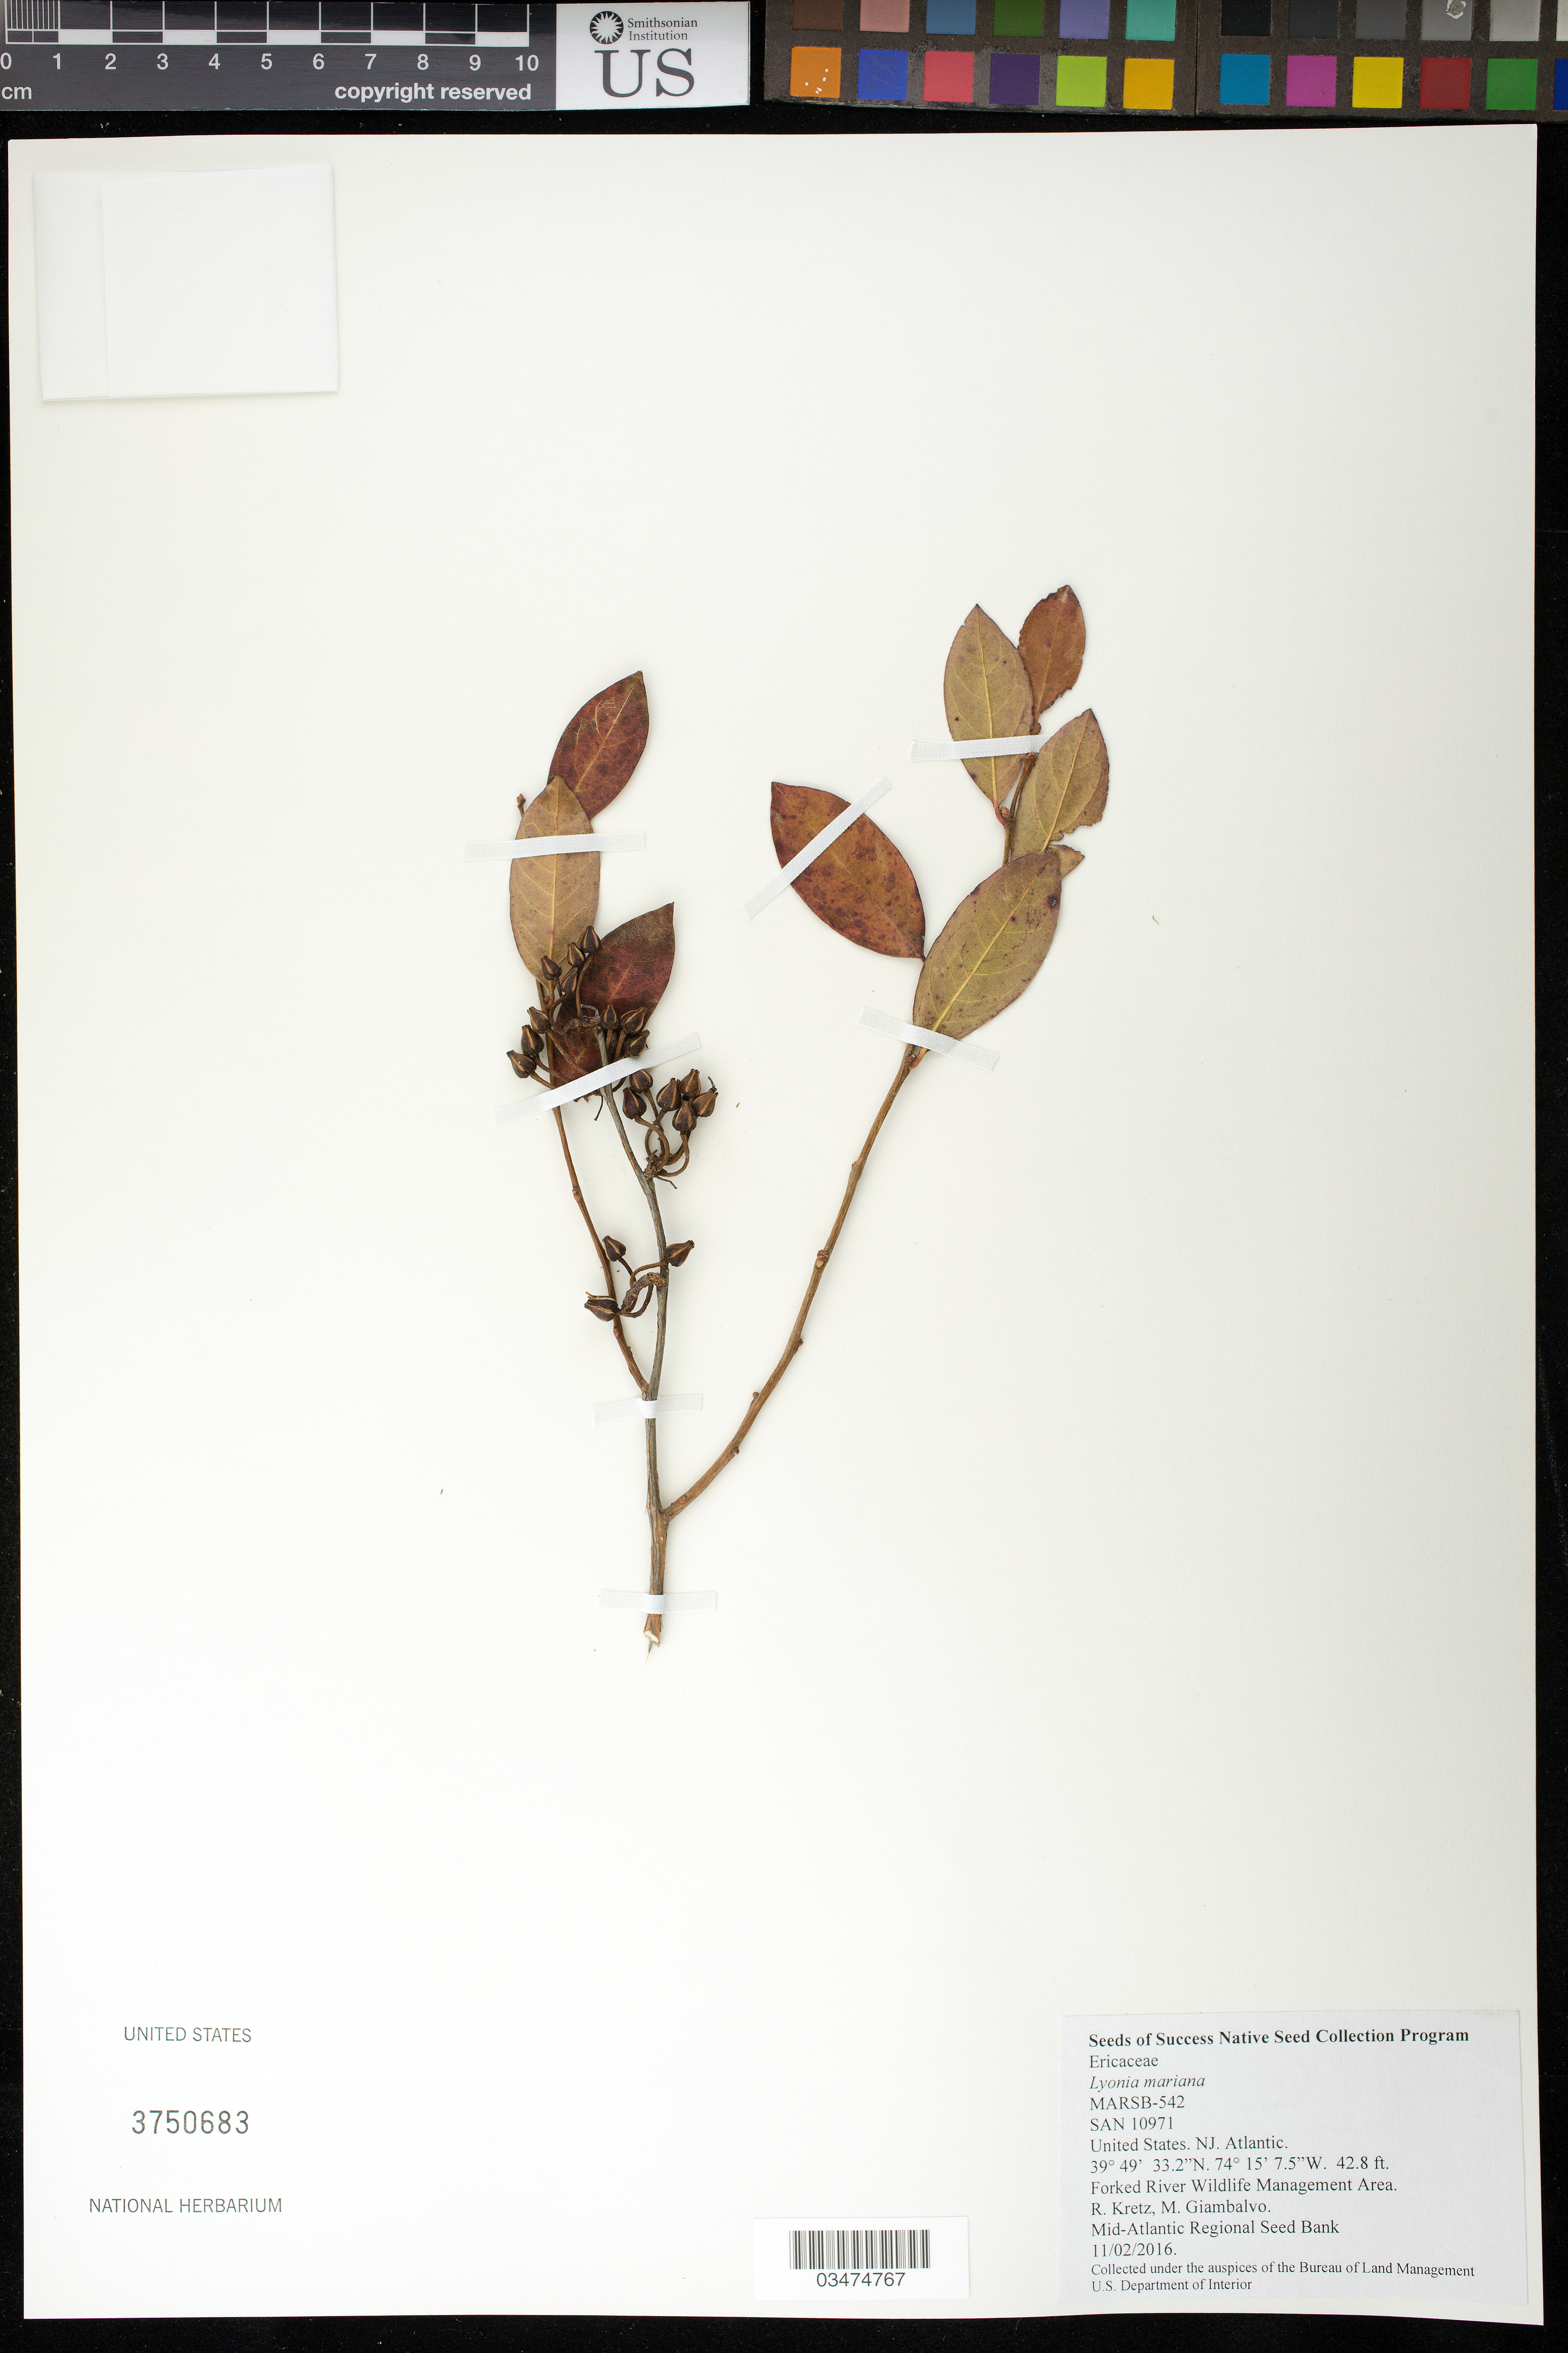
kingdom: Plantae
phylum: Tracheophyta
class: Magnoliopsida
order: Ericales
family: Ericaceae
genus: Lyonia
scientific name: Lyonia mariana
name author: (L.) D. Don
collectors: R. Kretz & M. Giambalvo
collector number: MARSB-542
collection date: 2016-11-02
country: United States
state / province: New Jersey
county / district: Atlantic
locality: Forked River Wildlife Management Area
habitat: pitch pine lowlands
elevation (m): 13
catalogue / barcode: US 3750683